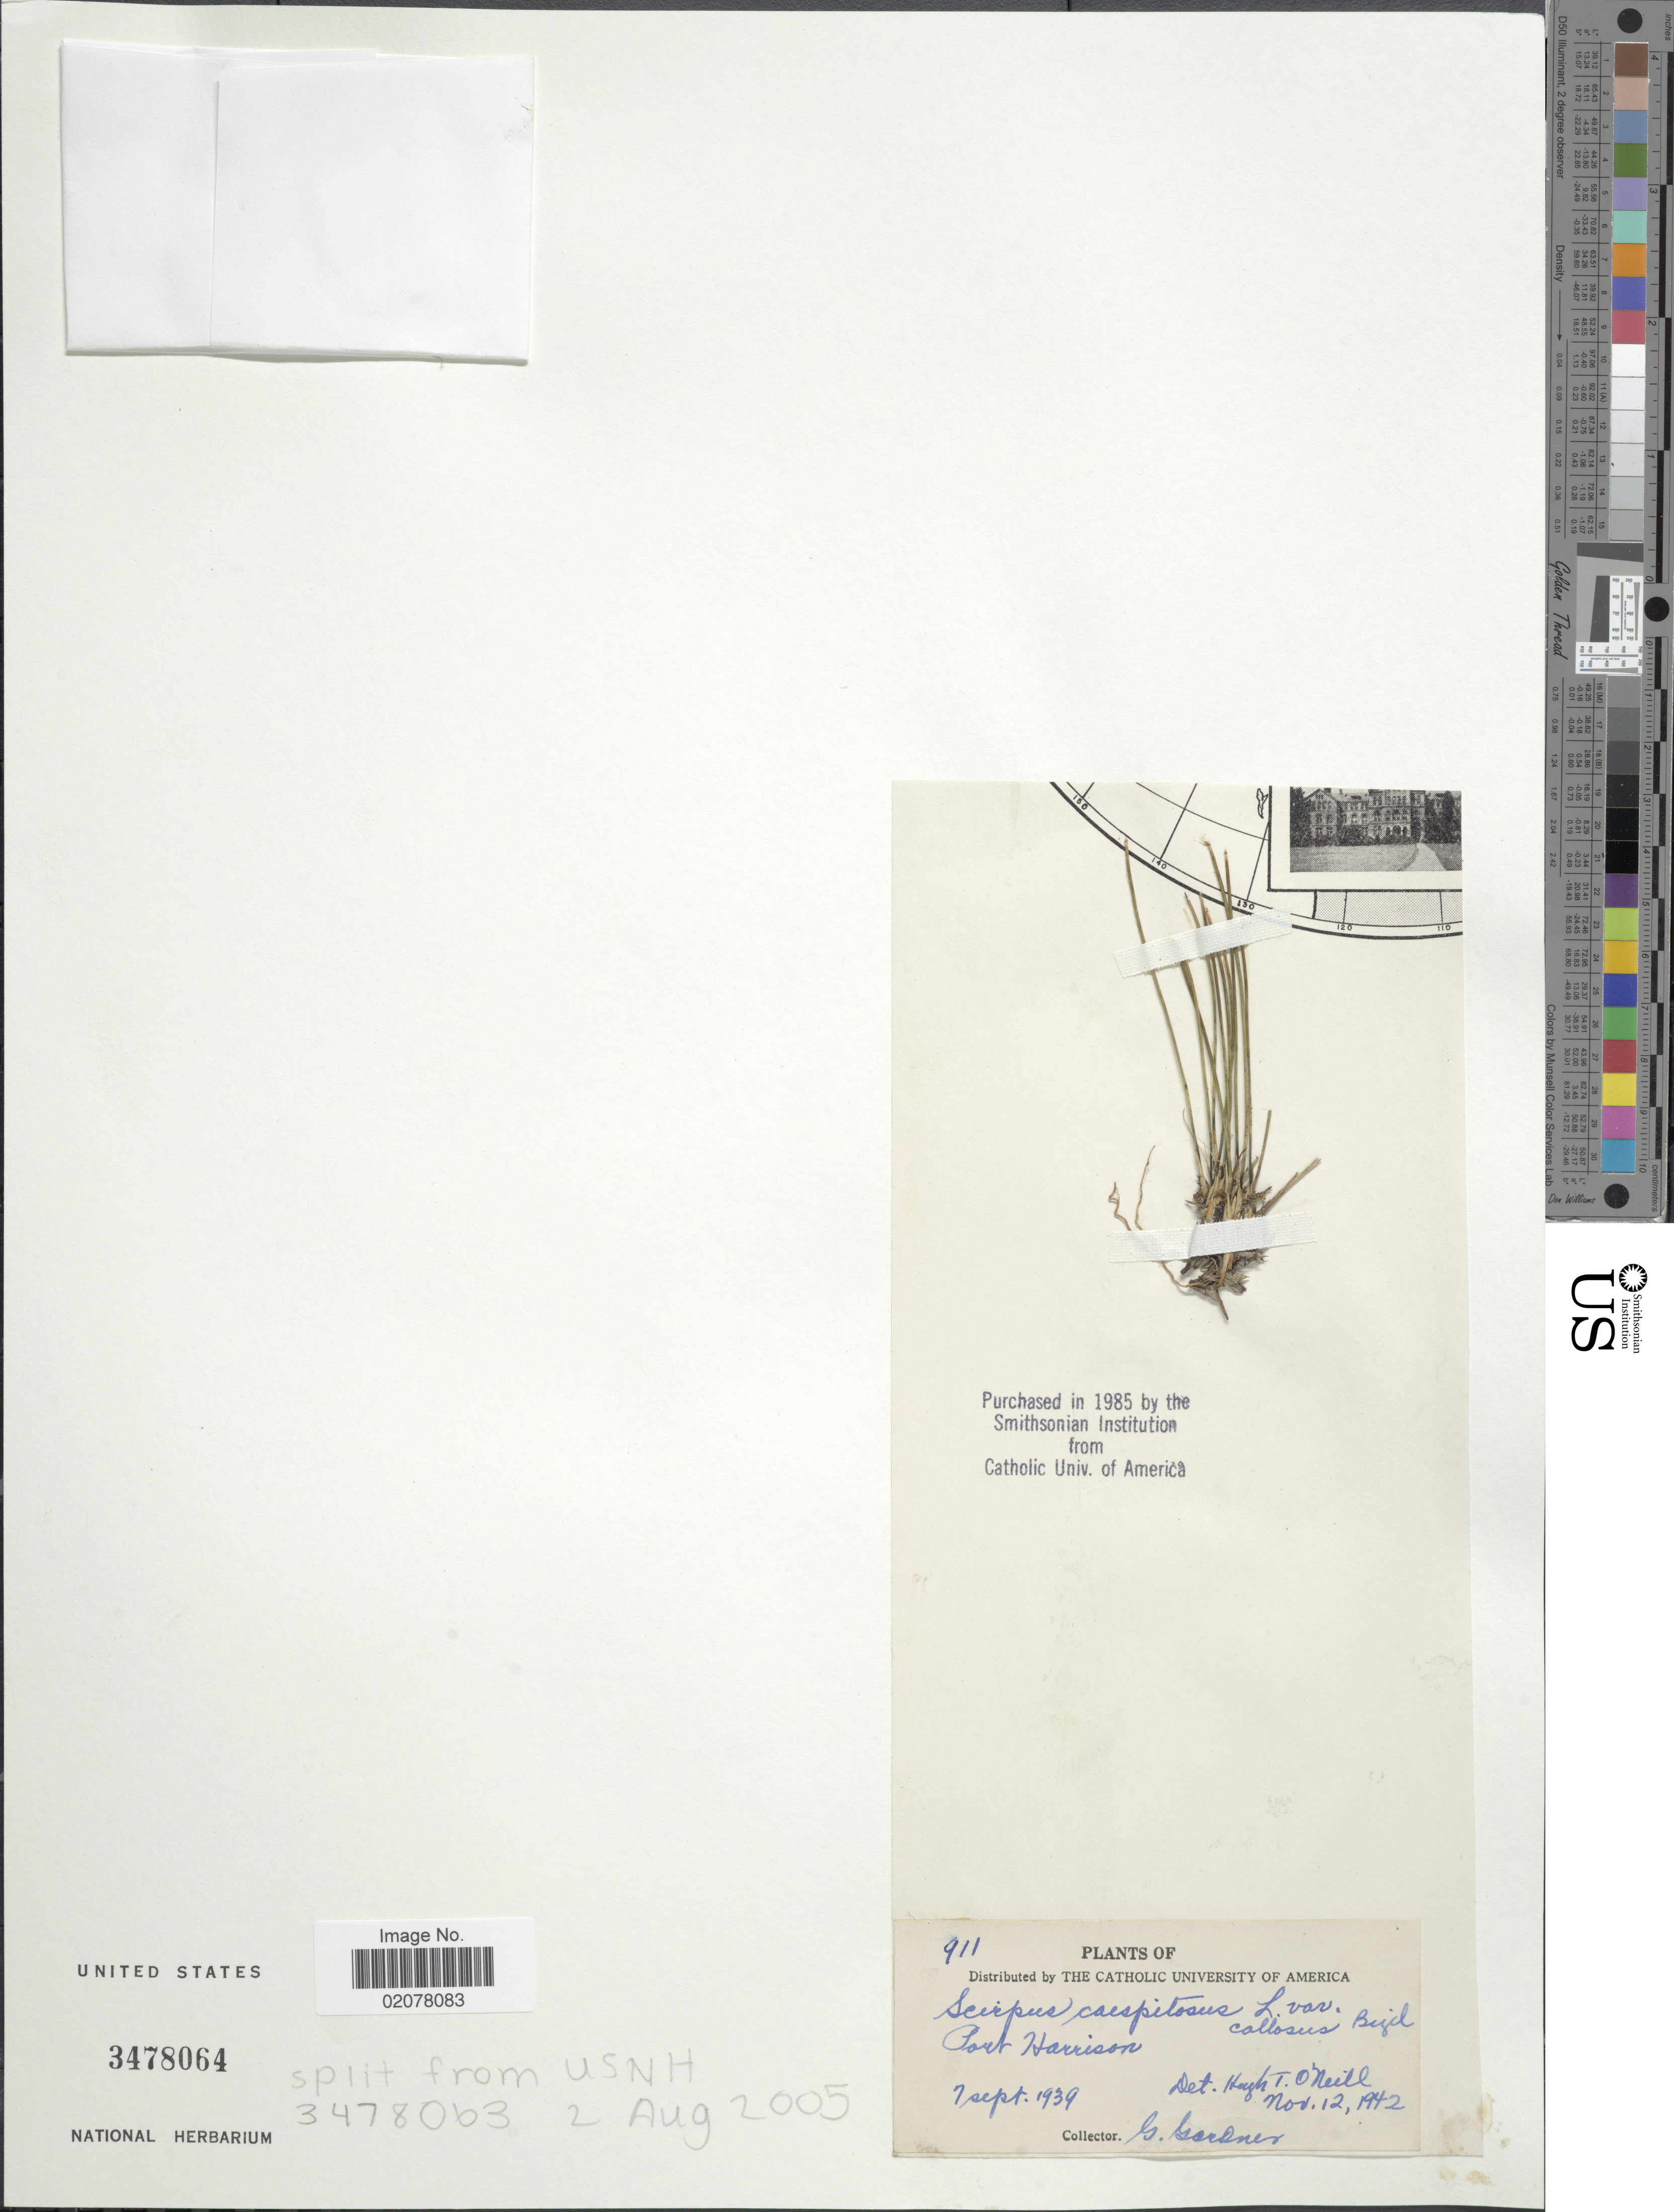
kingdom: Plantae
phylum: Tracheophyta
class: Liliopsida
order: Poales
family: Cyperaceae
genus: Trichophorum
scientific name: Trichophorum cespitosum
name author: (L.) Hartm.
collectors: G. Gardner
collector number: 911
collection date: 1939-09-07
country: Canada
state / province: Quebec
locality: Port Harrison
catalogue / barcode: US 3478064